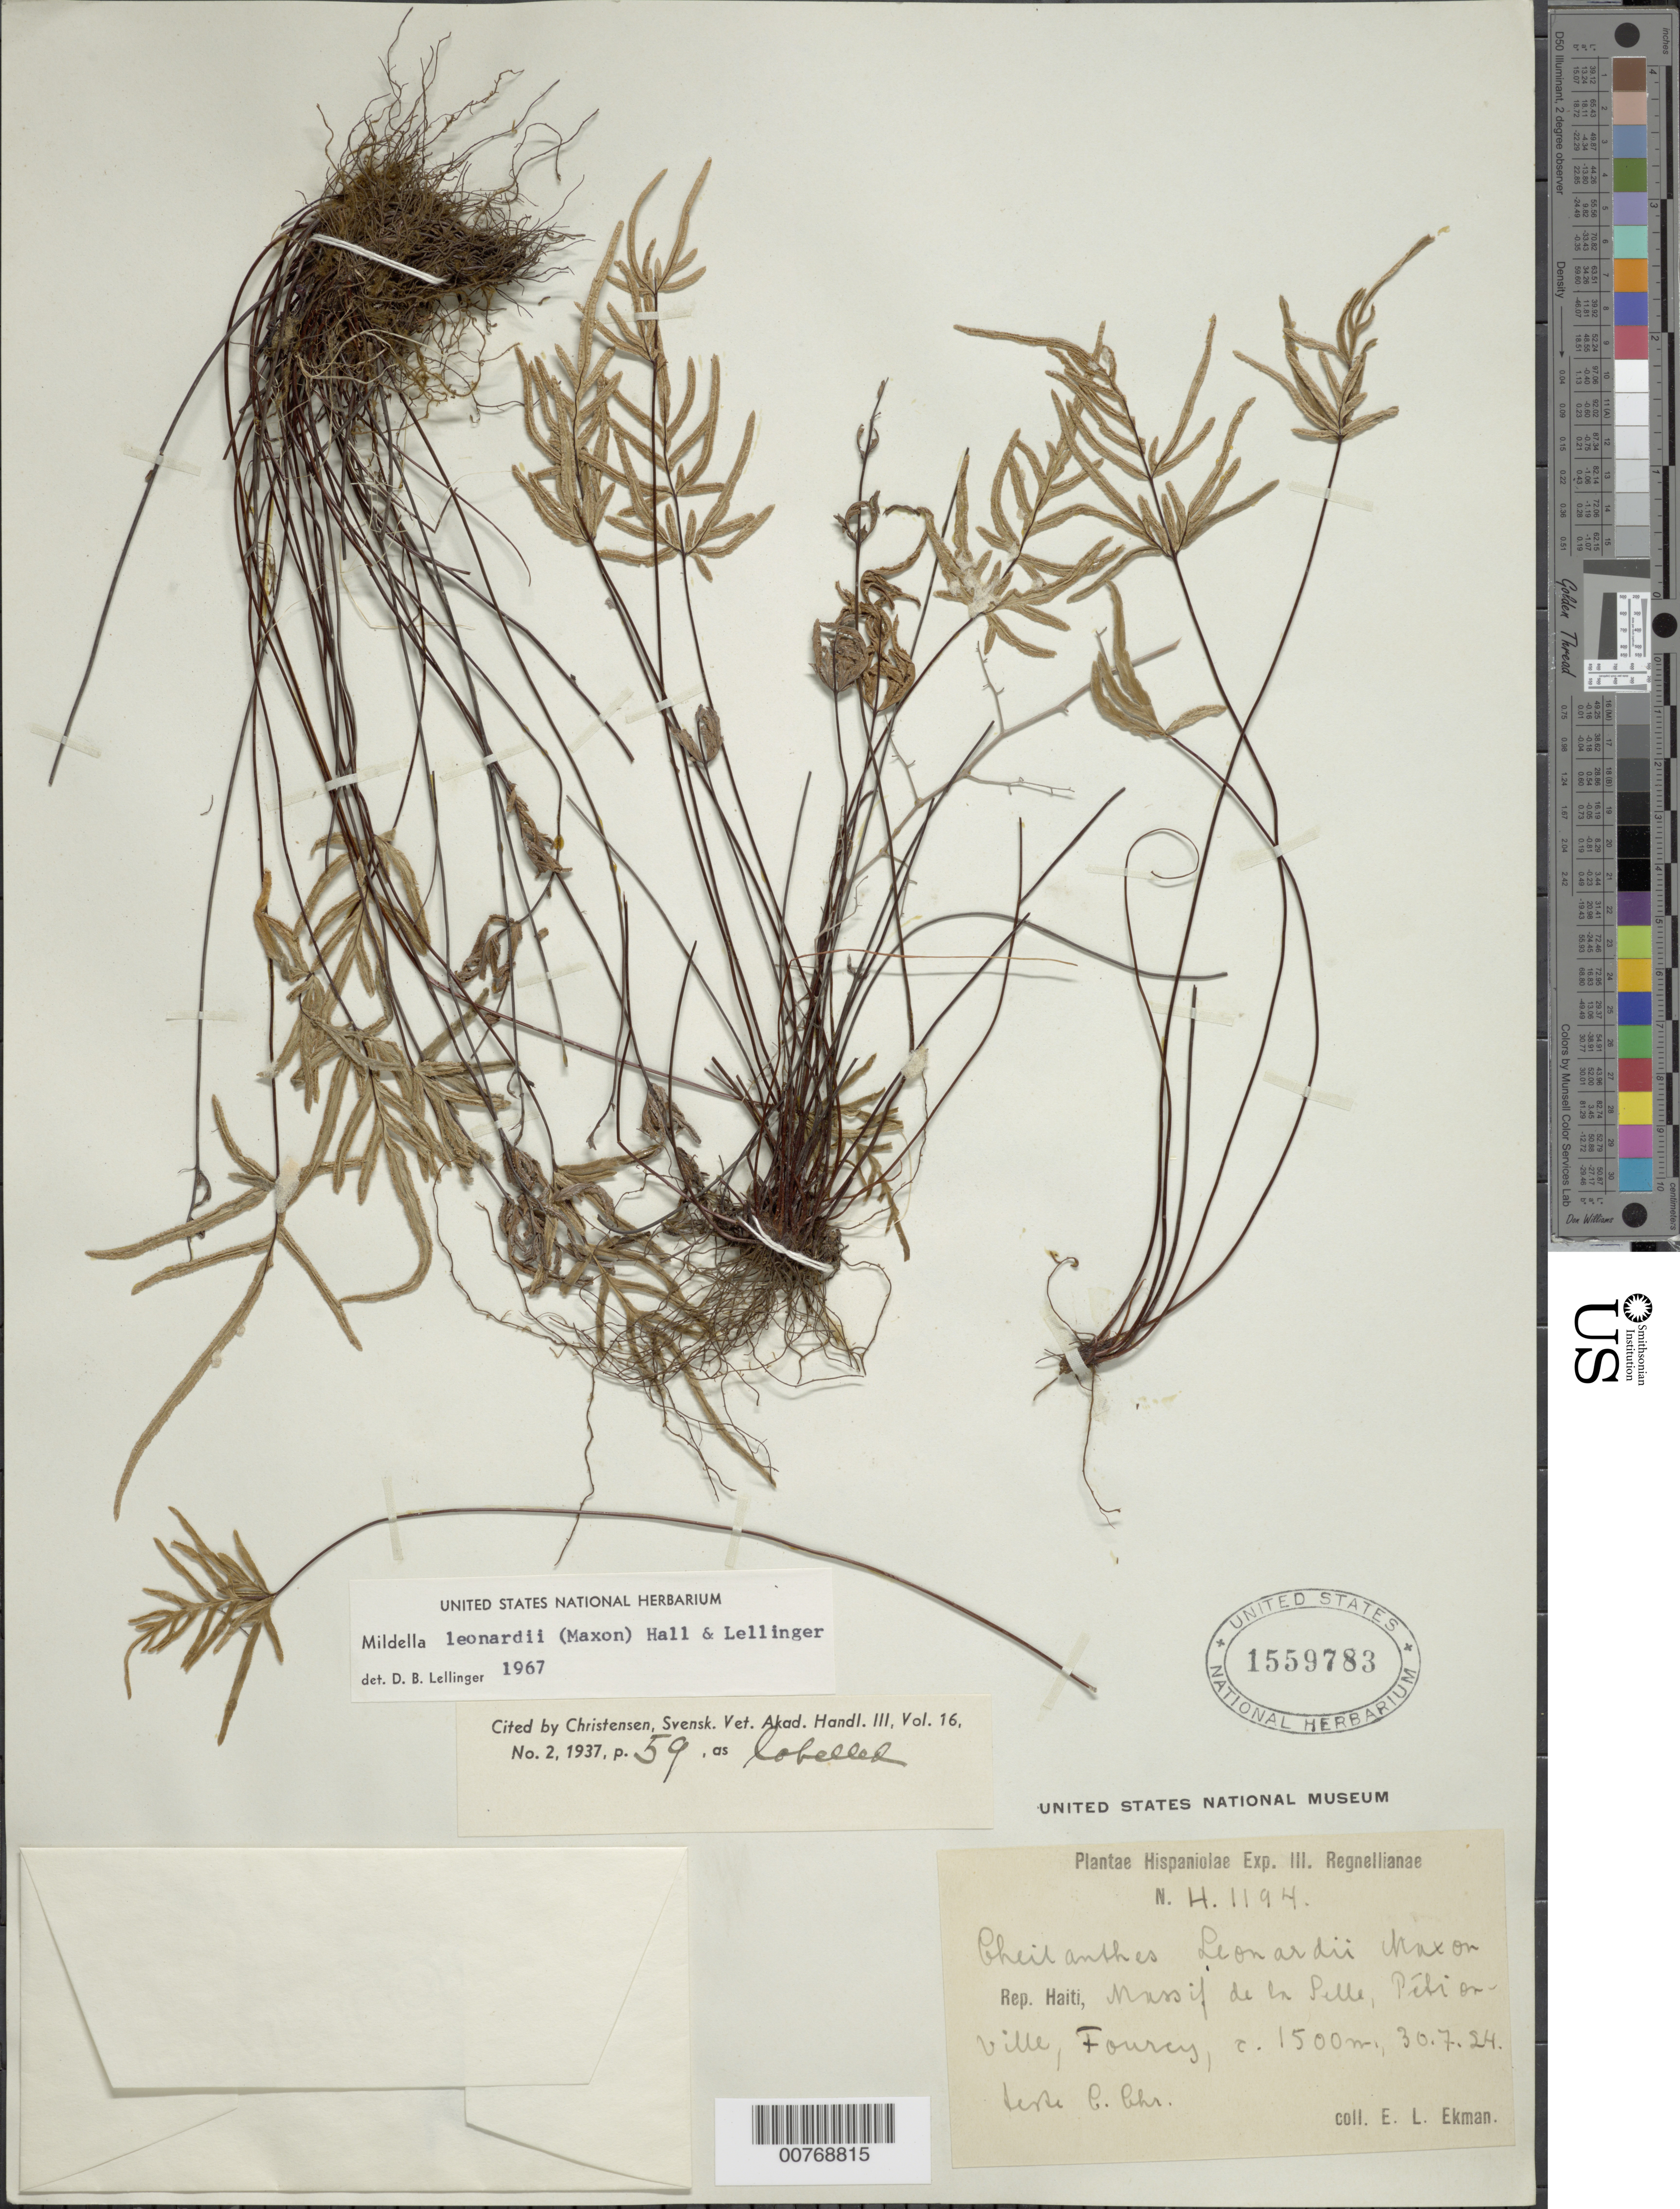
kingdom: Plantae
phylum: Tracheophyta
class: Polypodiopsida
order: Polypodiales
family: Pteridaceae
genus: Cheilanthes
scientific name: Cheilanthes leonardii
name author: Maxon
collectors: E. L. Ekman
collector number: H 1194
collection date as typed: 30 Jul 1924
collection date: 1924-07-30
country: Haiti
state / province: Ouest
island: Hispaniola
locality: Massif de la Selle, Pédionville, Furcy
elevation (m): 1500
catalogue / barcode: US 1559783